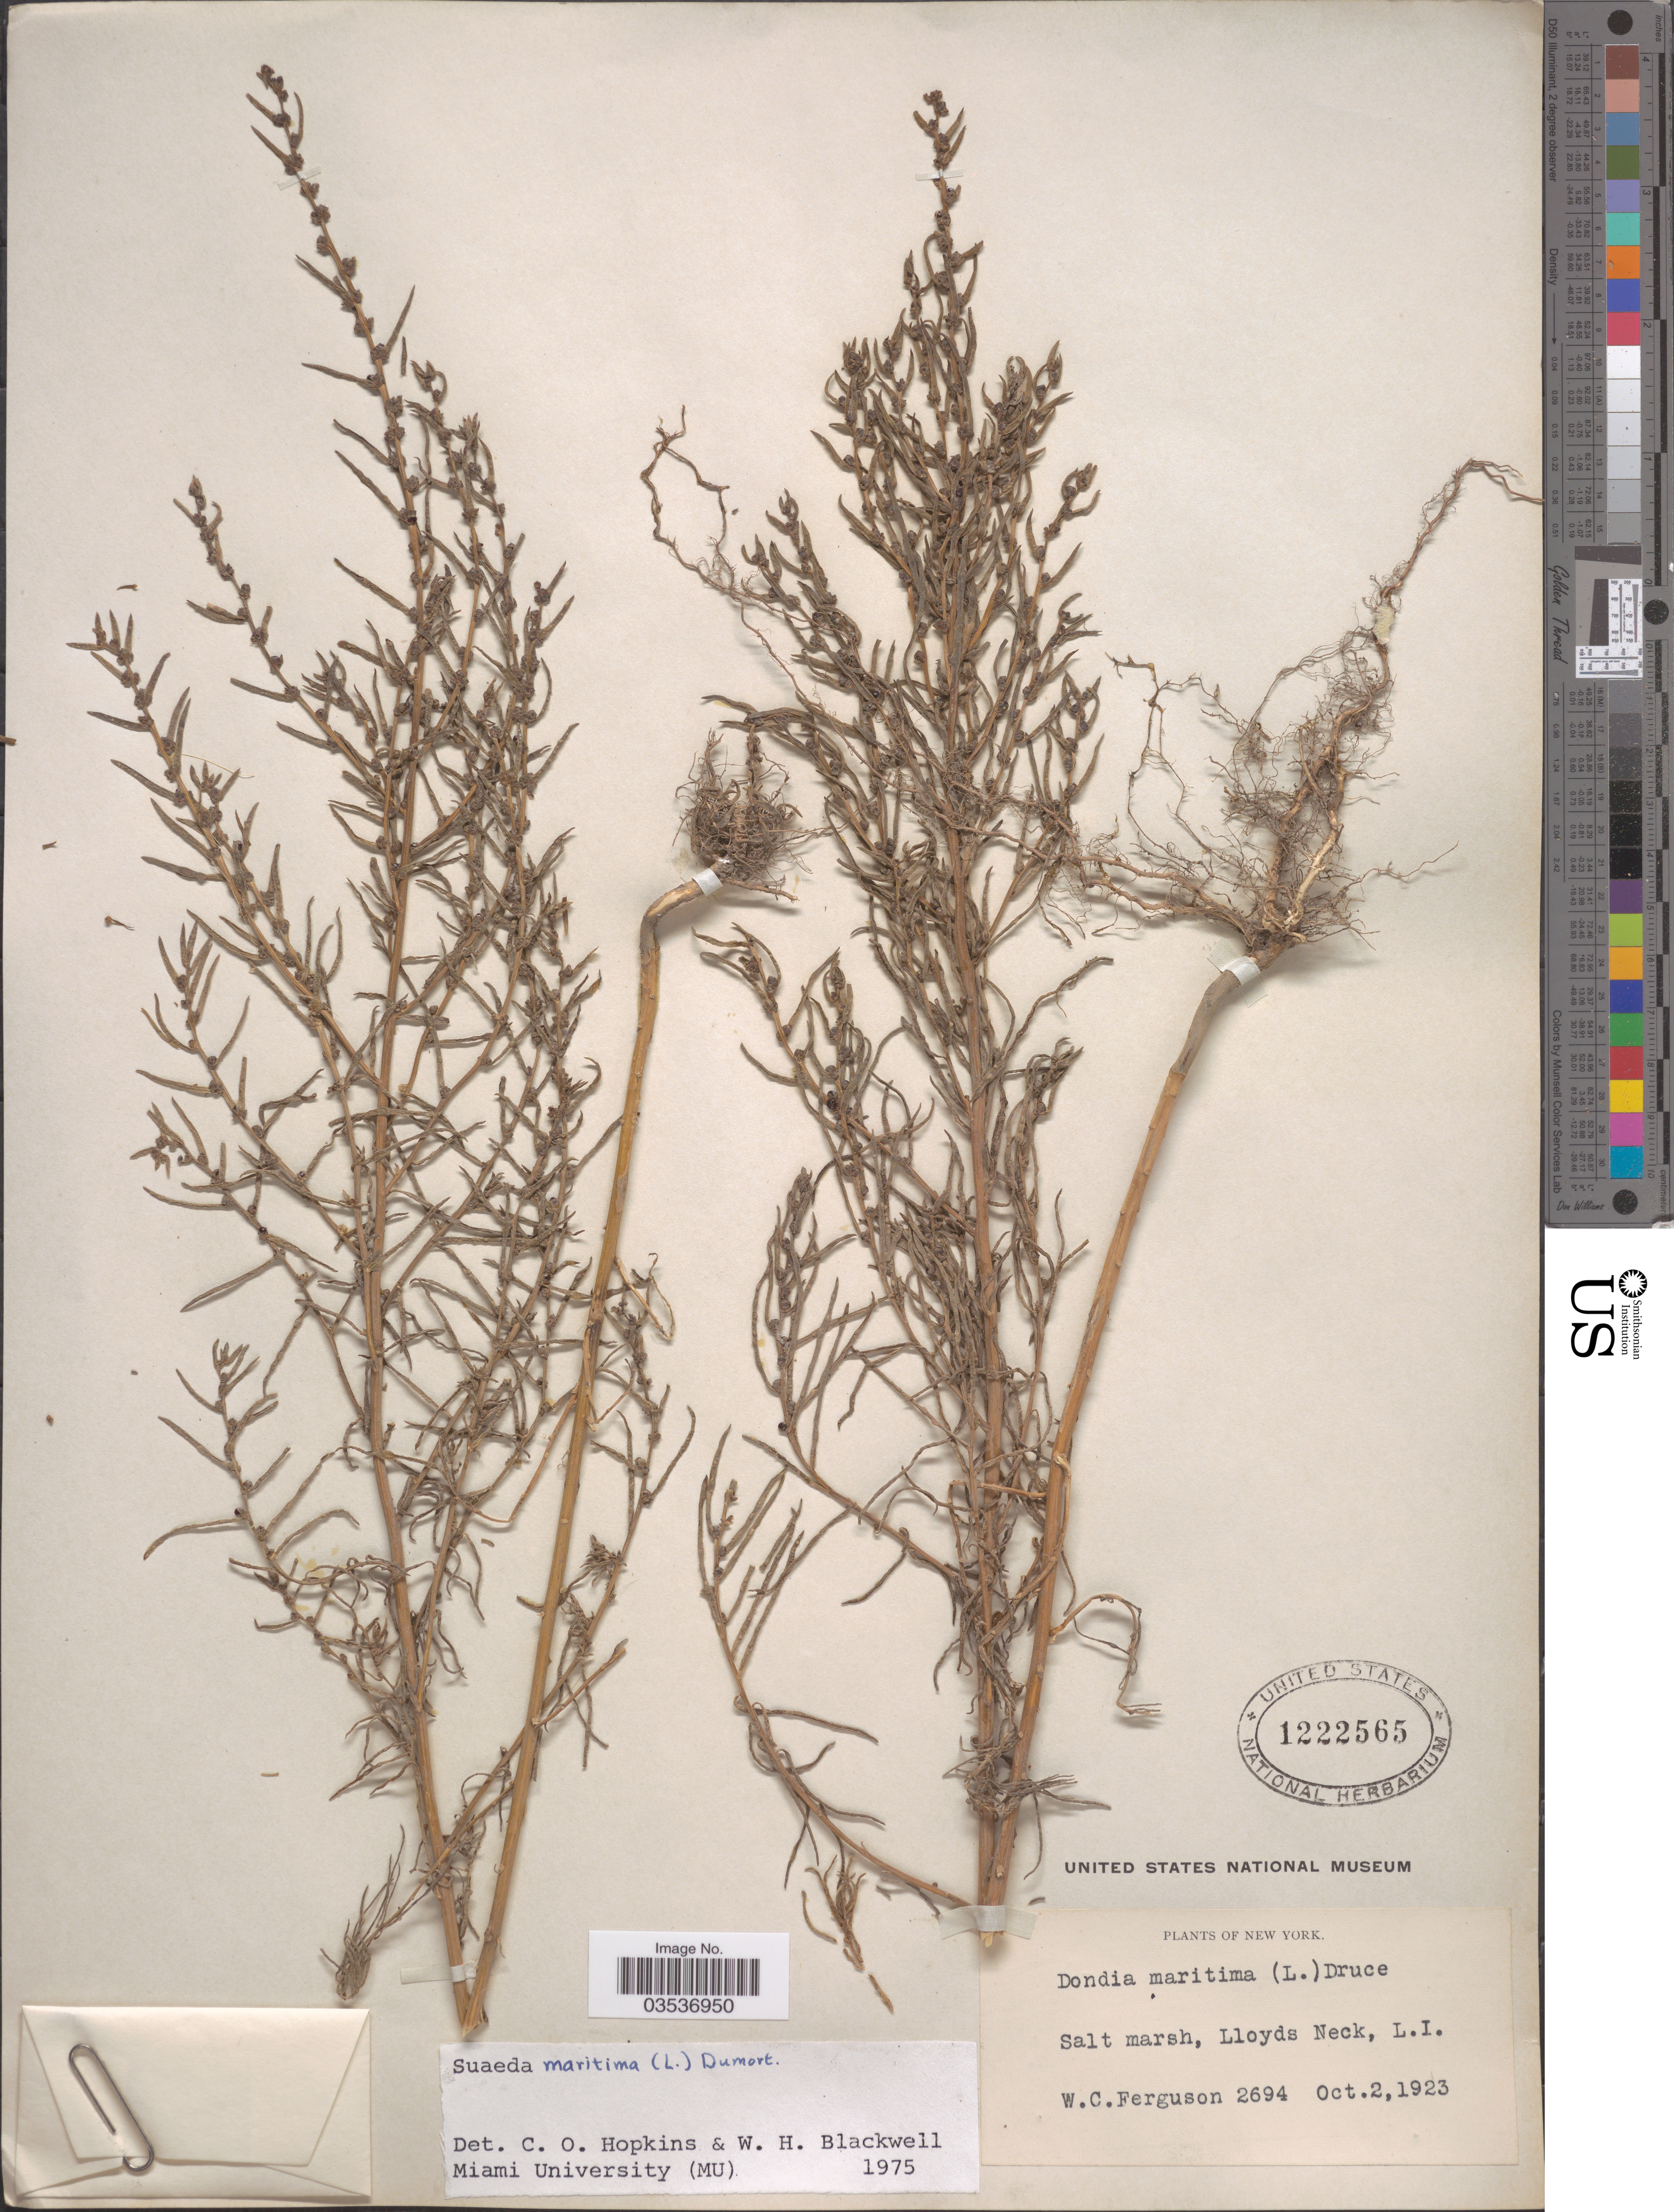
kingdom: Plantae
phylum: Tracheophyta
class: Magnoliopsida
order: Caryophyllales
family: Amaranthaceae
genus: Suaeda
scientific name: Suaeda maritima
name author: (L.) Dumort.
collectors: W. Ferguson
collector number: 2694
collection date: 1923-10-02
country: United States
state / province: New York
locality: Lloyds Neck, L.I.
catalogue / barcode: US 1222565